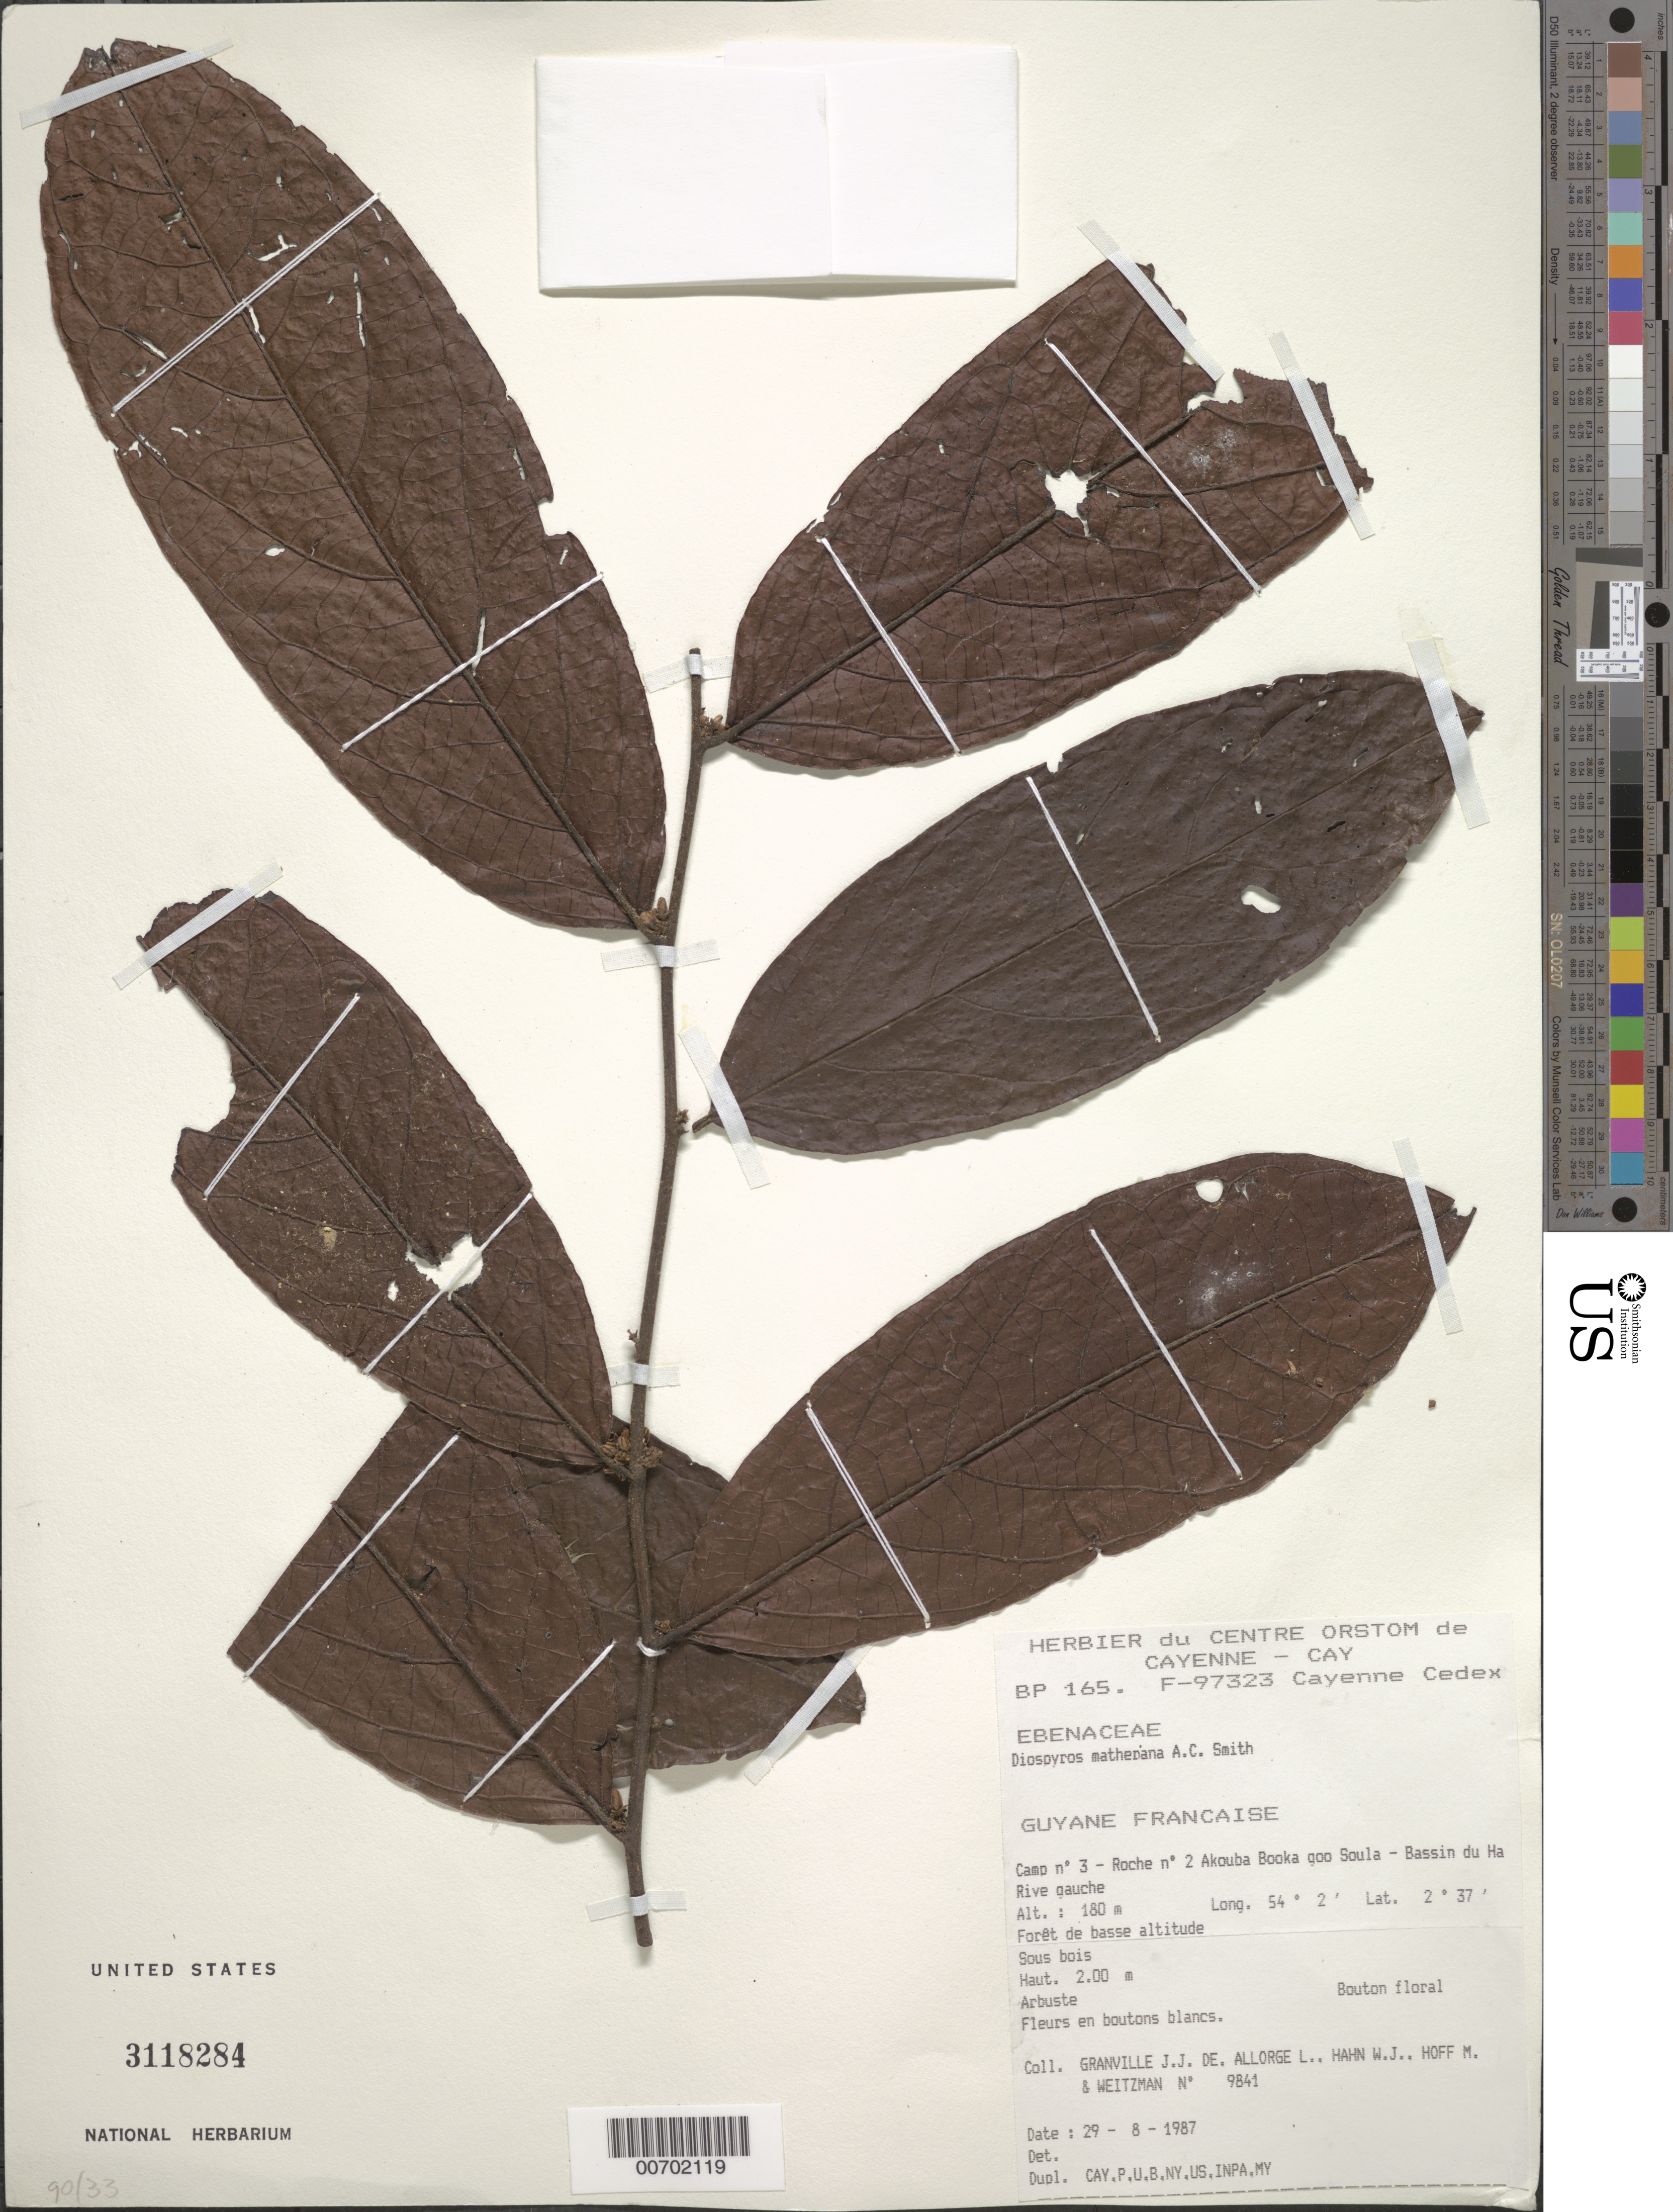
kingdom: Plantae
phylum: Tracheophyta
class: Magnoliopsida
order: Ericales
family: Ebenaceae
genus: Diospyros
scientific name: Diospyros matheriana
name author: A.C. Sm.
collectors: J.-J. de Granville, L. Allorge, W. J. Hahn, M. Hoff & A. L. Weitzman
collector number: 9841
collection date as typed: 29-Aug-87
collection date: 1987-08-29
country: French Guiana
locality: Akouba Booka goo Soula, Camp #3, Roche no. 2, Bassin du Haut-Marouini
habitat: Forêt de basse altitude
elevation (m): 180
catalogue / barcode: US 3118284